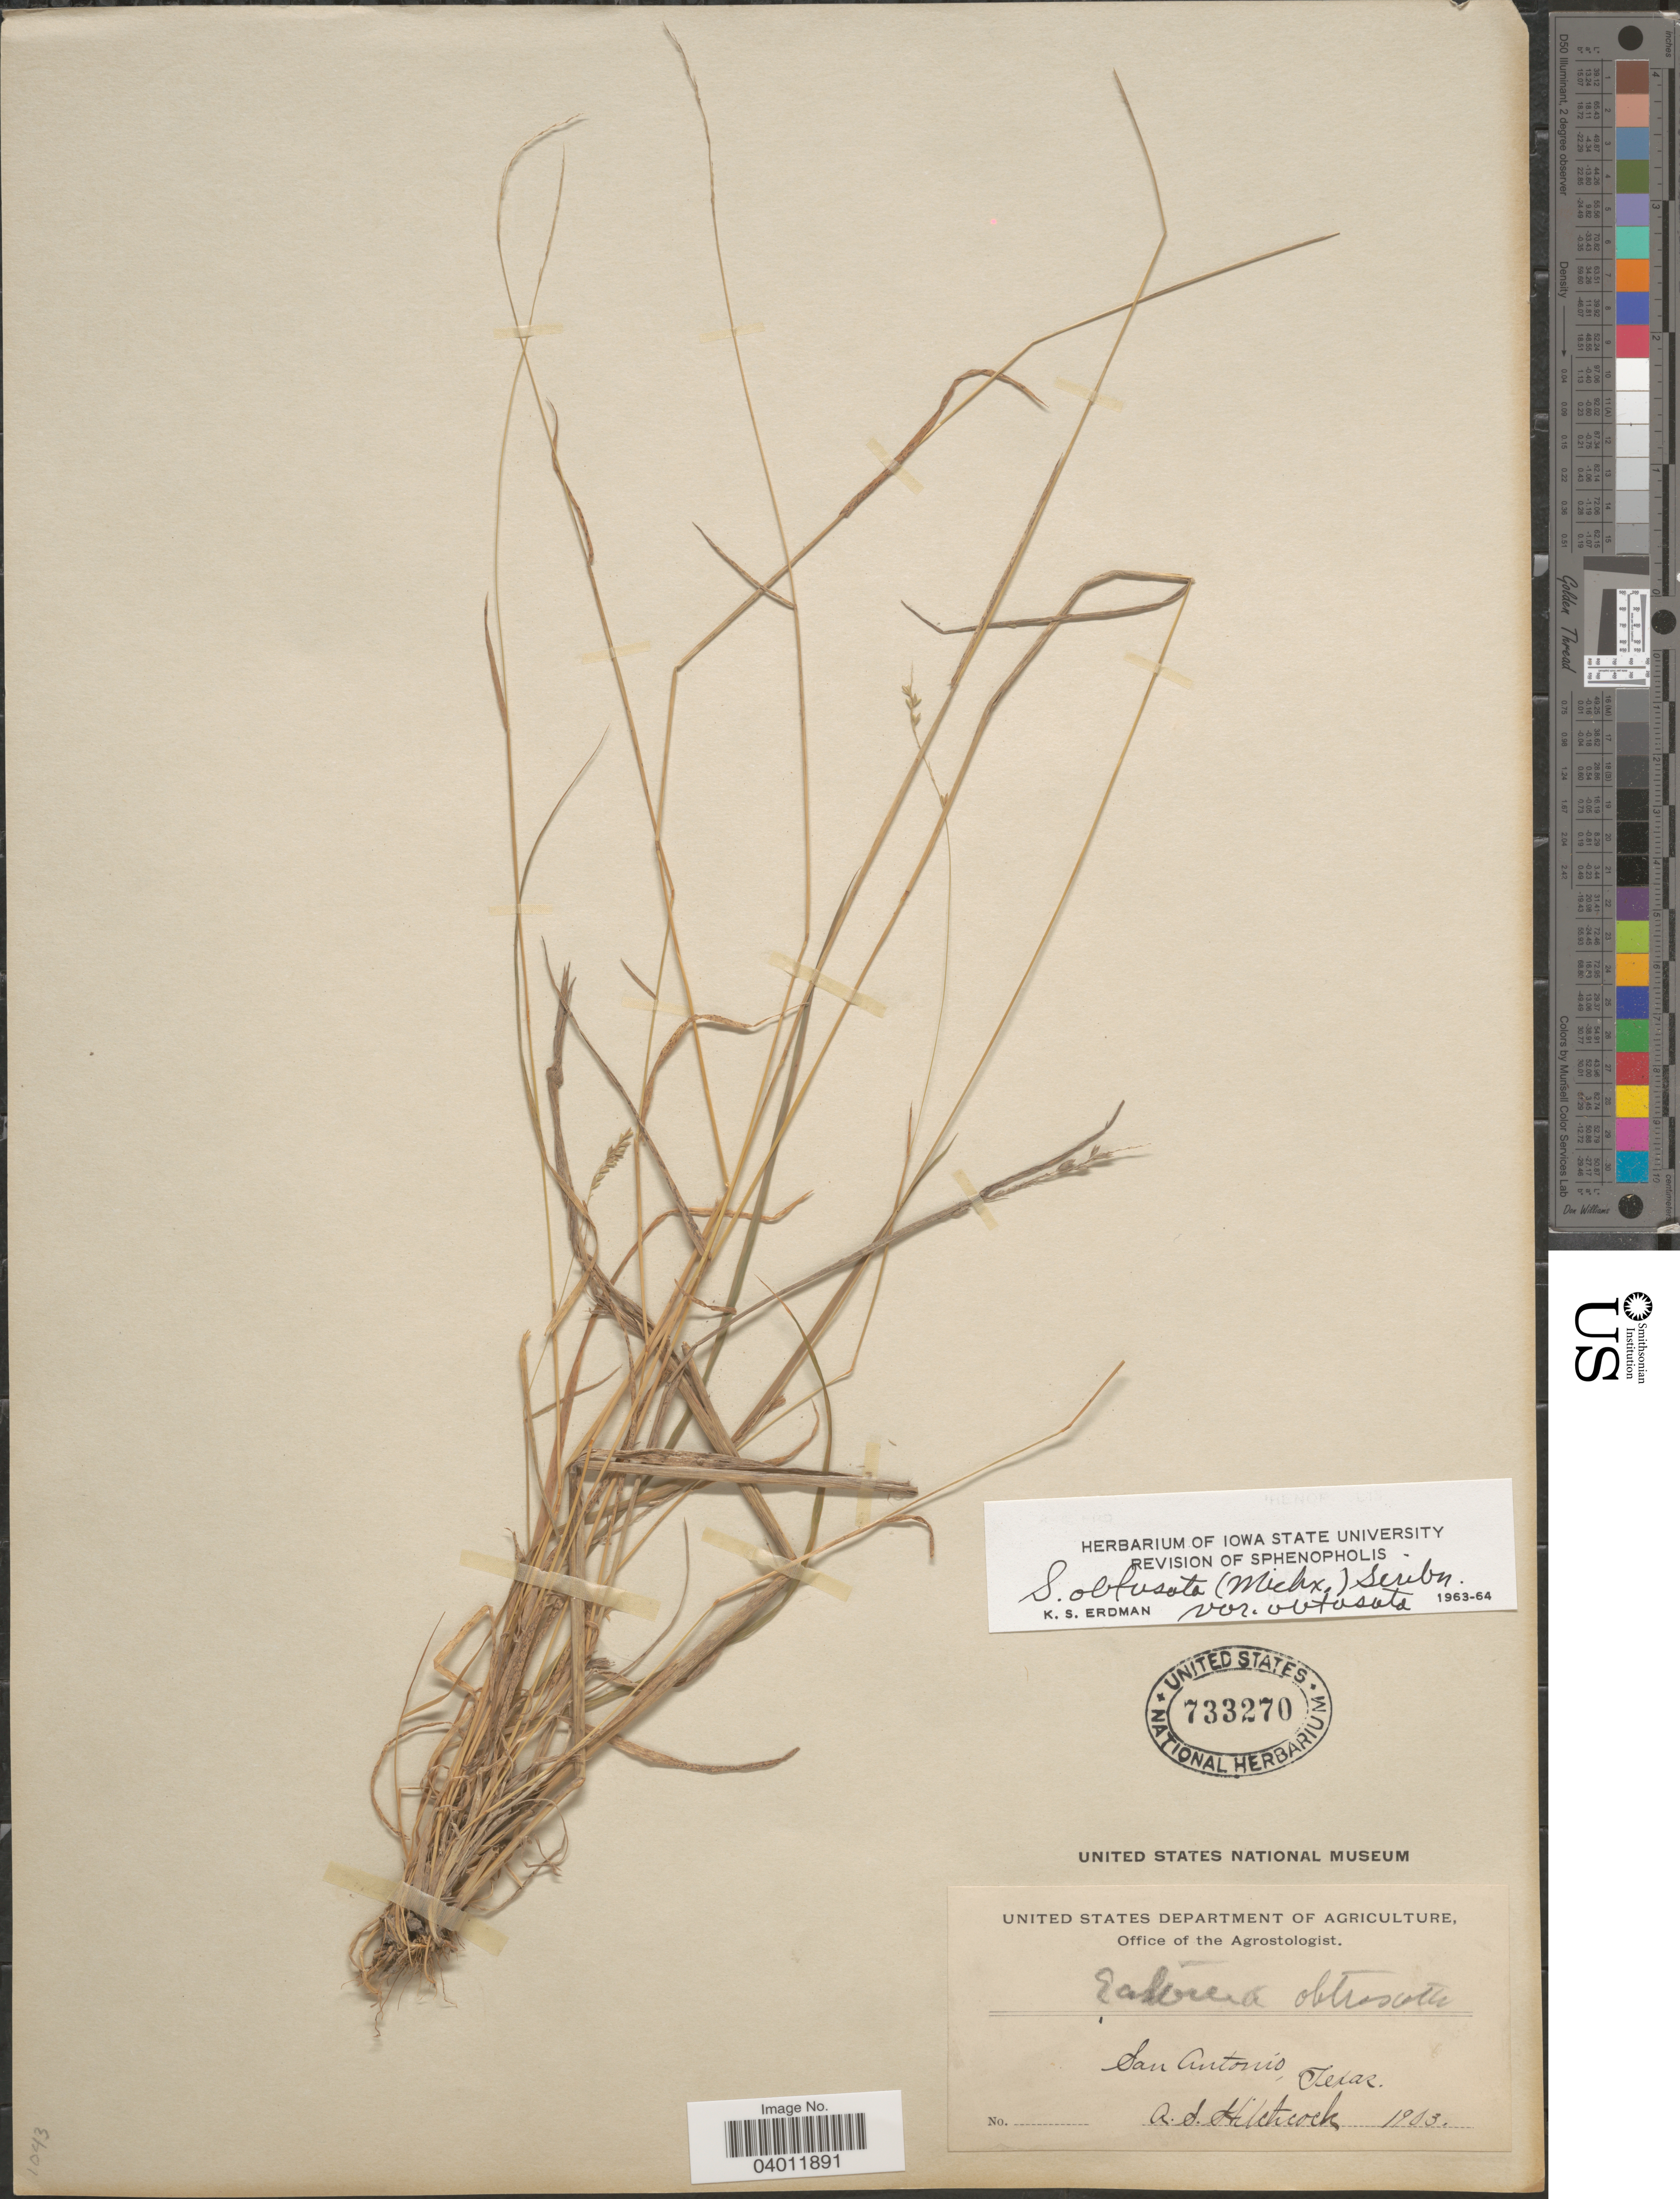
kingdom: Plantae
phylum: Tracheophyta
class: Liliopsida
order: Poales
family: Poaceae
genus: Sphenopholis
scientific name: Sphenopholis obtusata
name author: (Michx.) Scribn.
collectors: A. S. Hitchcock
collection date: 1903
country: United States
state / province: Texas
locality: San Antonio.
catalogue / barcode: US 733270